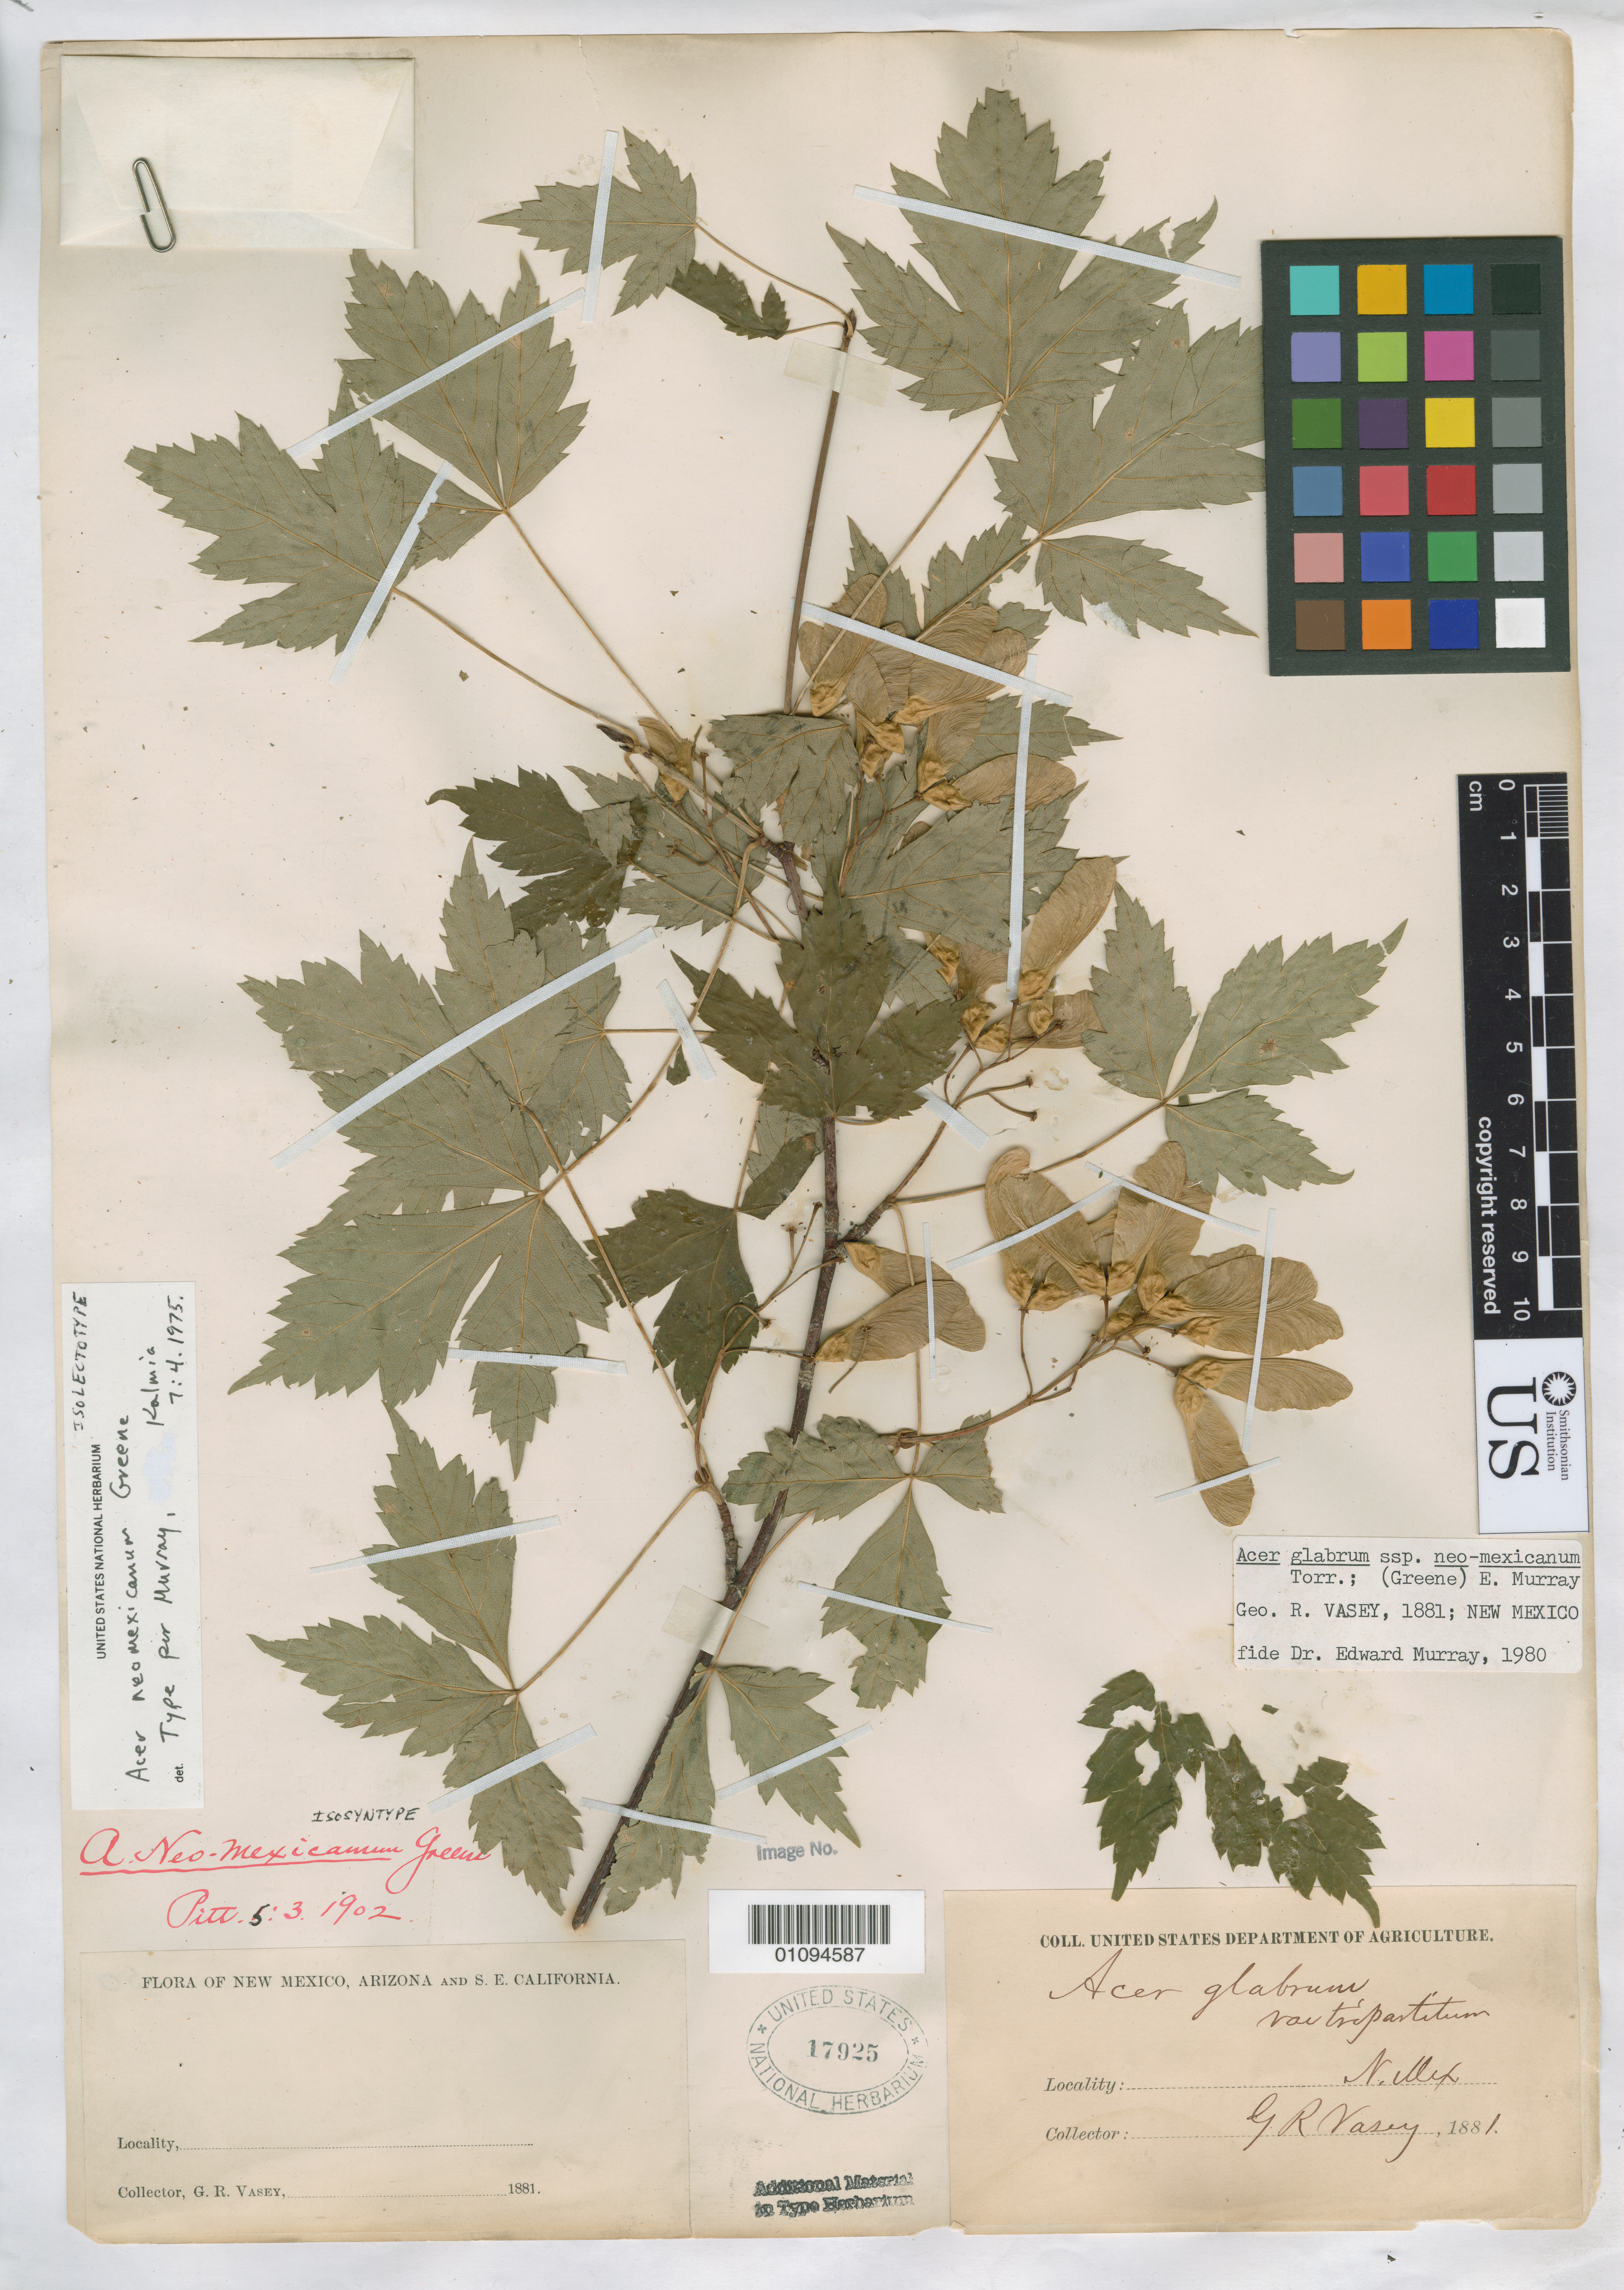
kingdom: Plantae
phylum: Tracheophyta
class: Magnoliopsida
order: Sapindales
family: Sapindaceae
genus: Acer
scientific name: Acer neomexicanum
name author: Greene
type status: Isolectotype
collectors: G. R. Vasey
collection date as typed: Jul 1881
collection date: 1881-07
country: United States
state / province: New Mexico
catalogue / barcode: US 17925